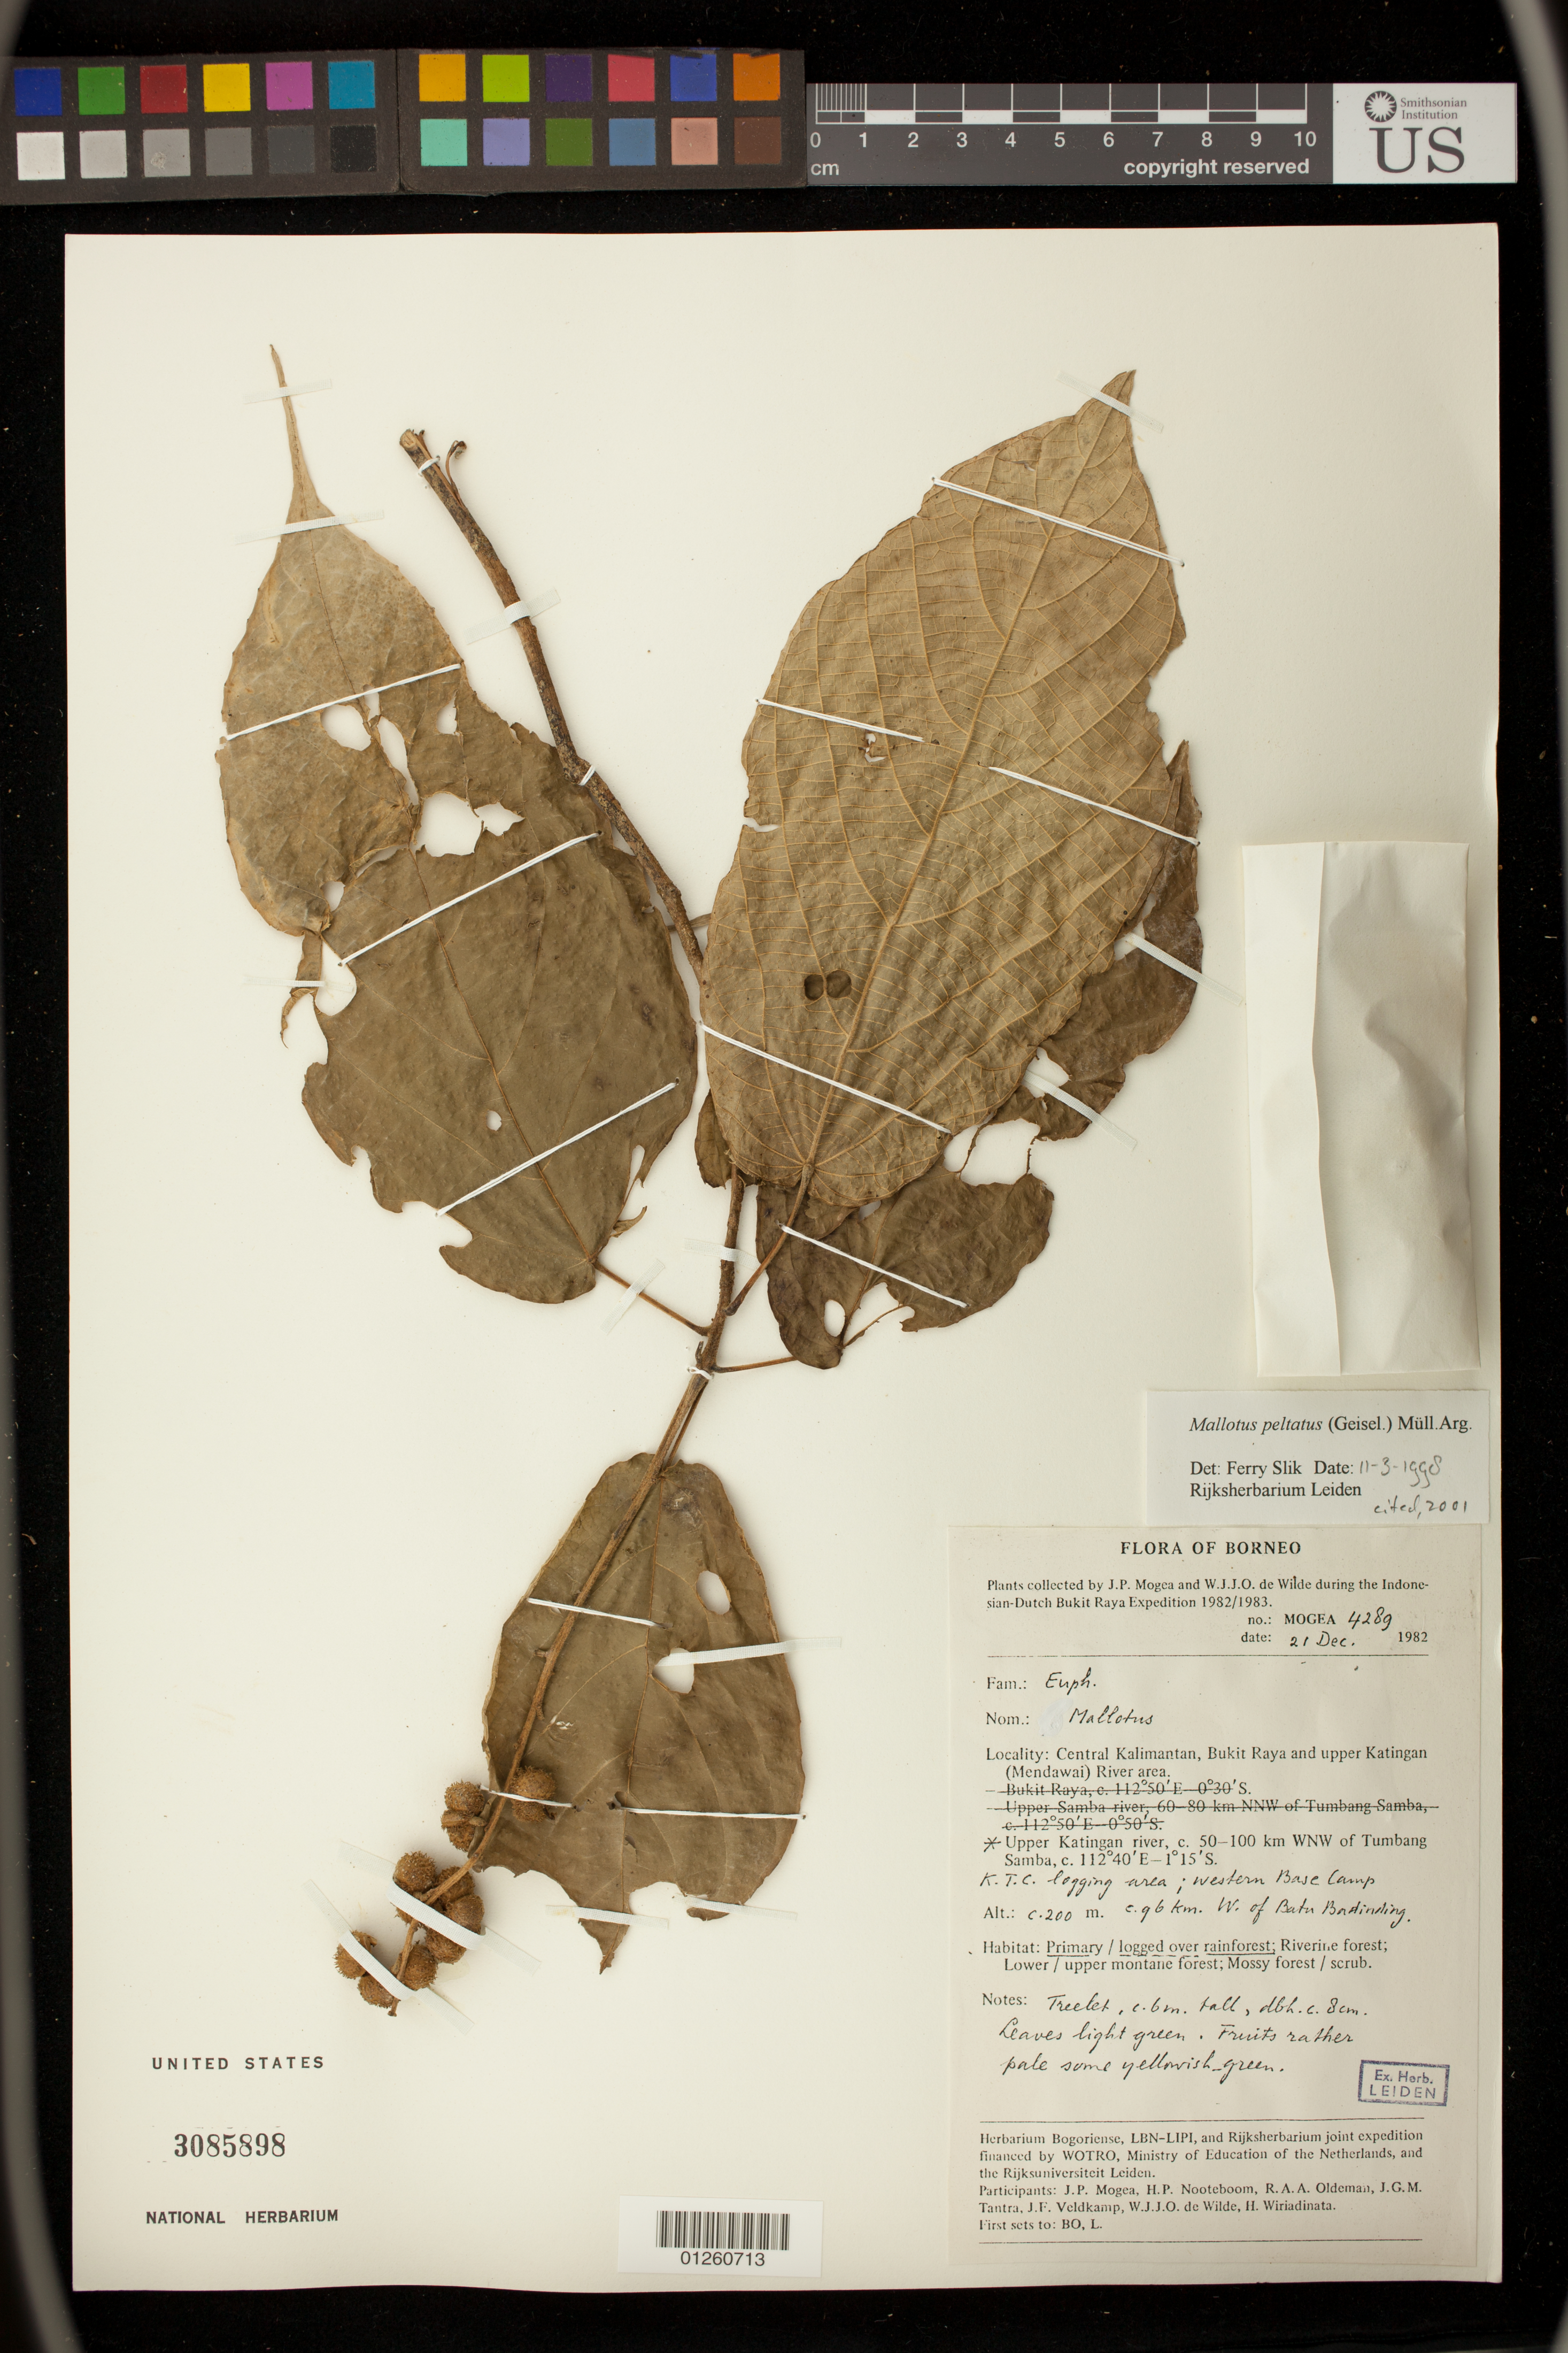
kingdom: Plantae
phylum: Tracheophyta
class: Magnoliopsida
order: Malpighiales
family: Euphorbiaceae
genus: Mallotus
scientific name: Mallotus peltatus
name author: (Geiseler) Müll. Arg.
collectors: J. Mogea & W. J. de Wilde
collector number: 4289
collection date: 1982-12-21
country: Indonesia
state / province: Kalimantan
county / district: Kalimantan Tengah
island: Borneo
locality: Bukit Raya and upper Katingan (Mendawai) River area. c. 50-100 km WNW of Tumbang Samba. K.T.C. logging area; western Base Camp c. 96 km. W. of Batu Badinding.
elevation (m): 200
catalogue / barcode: US 3085898